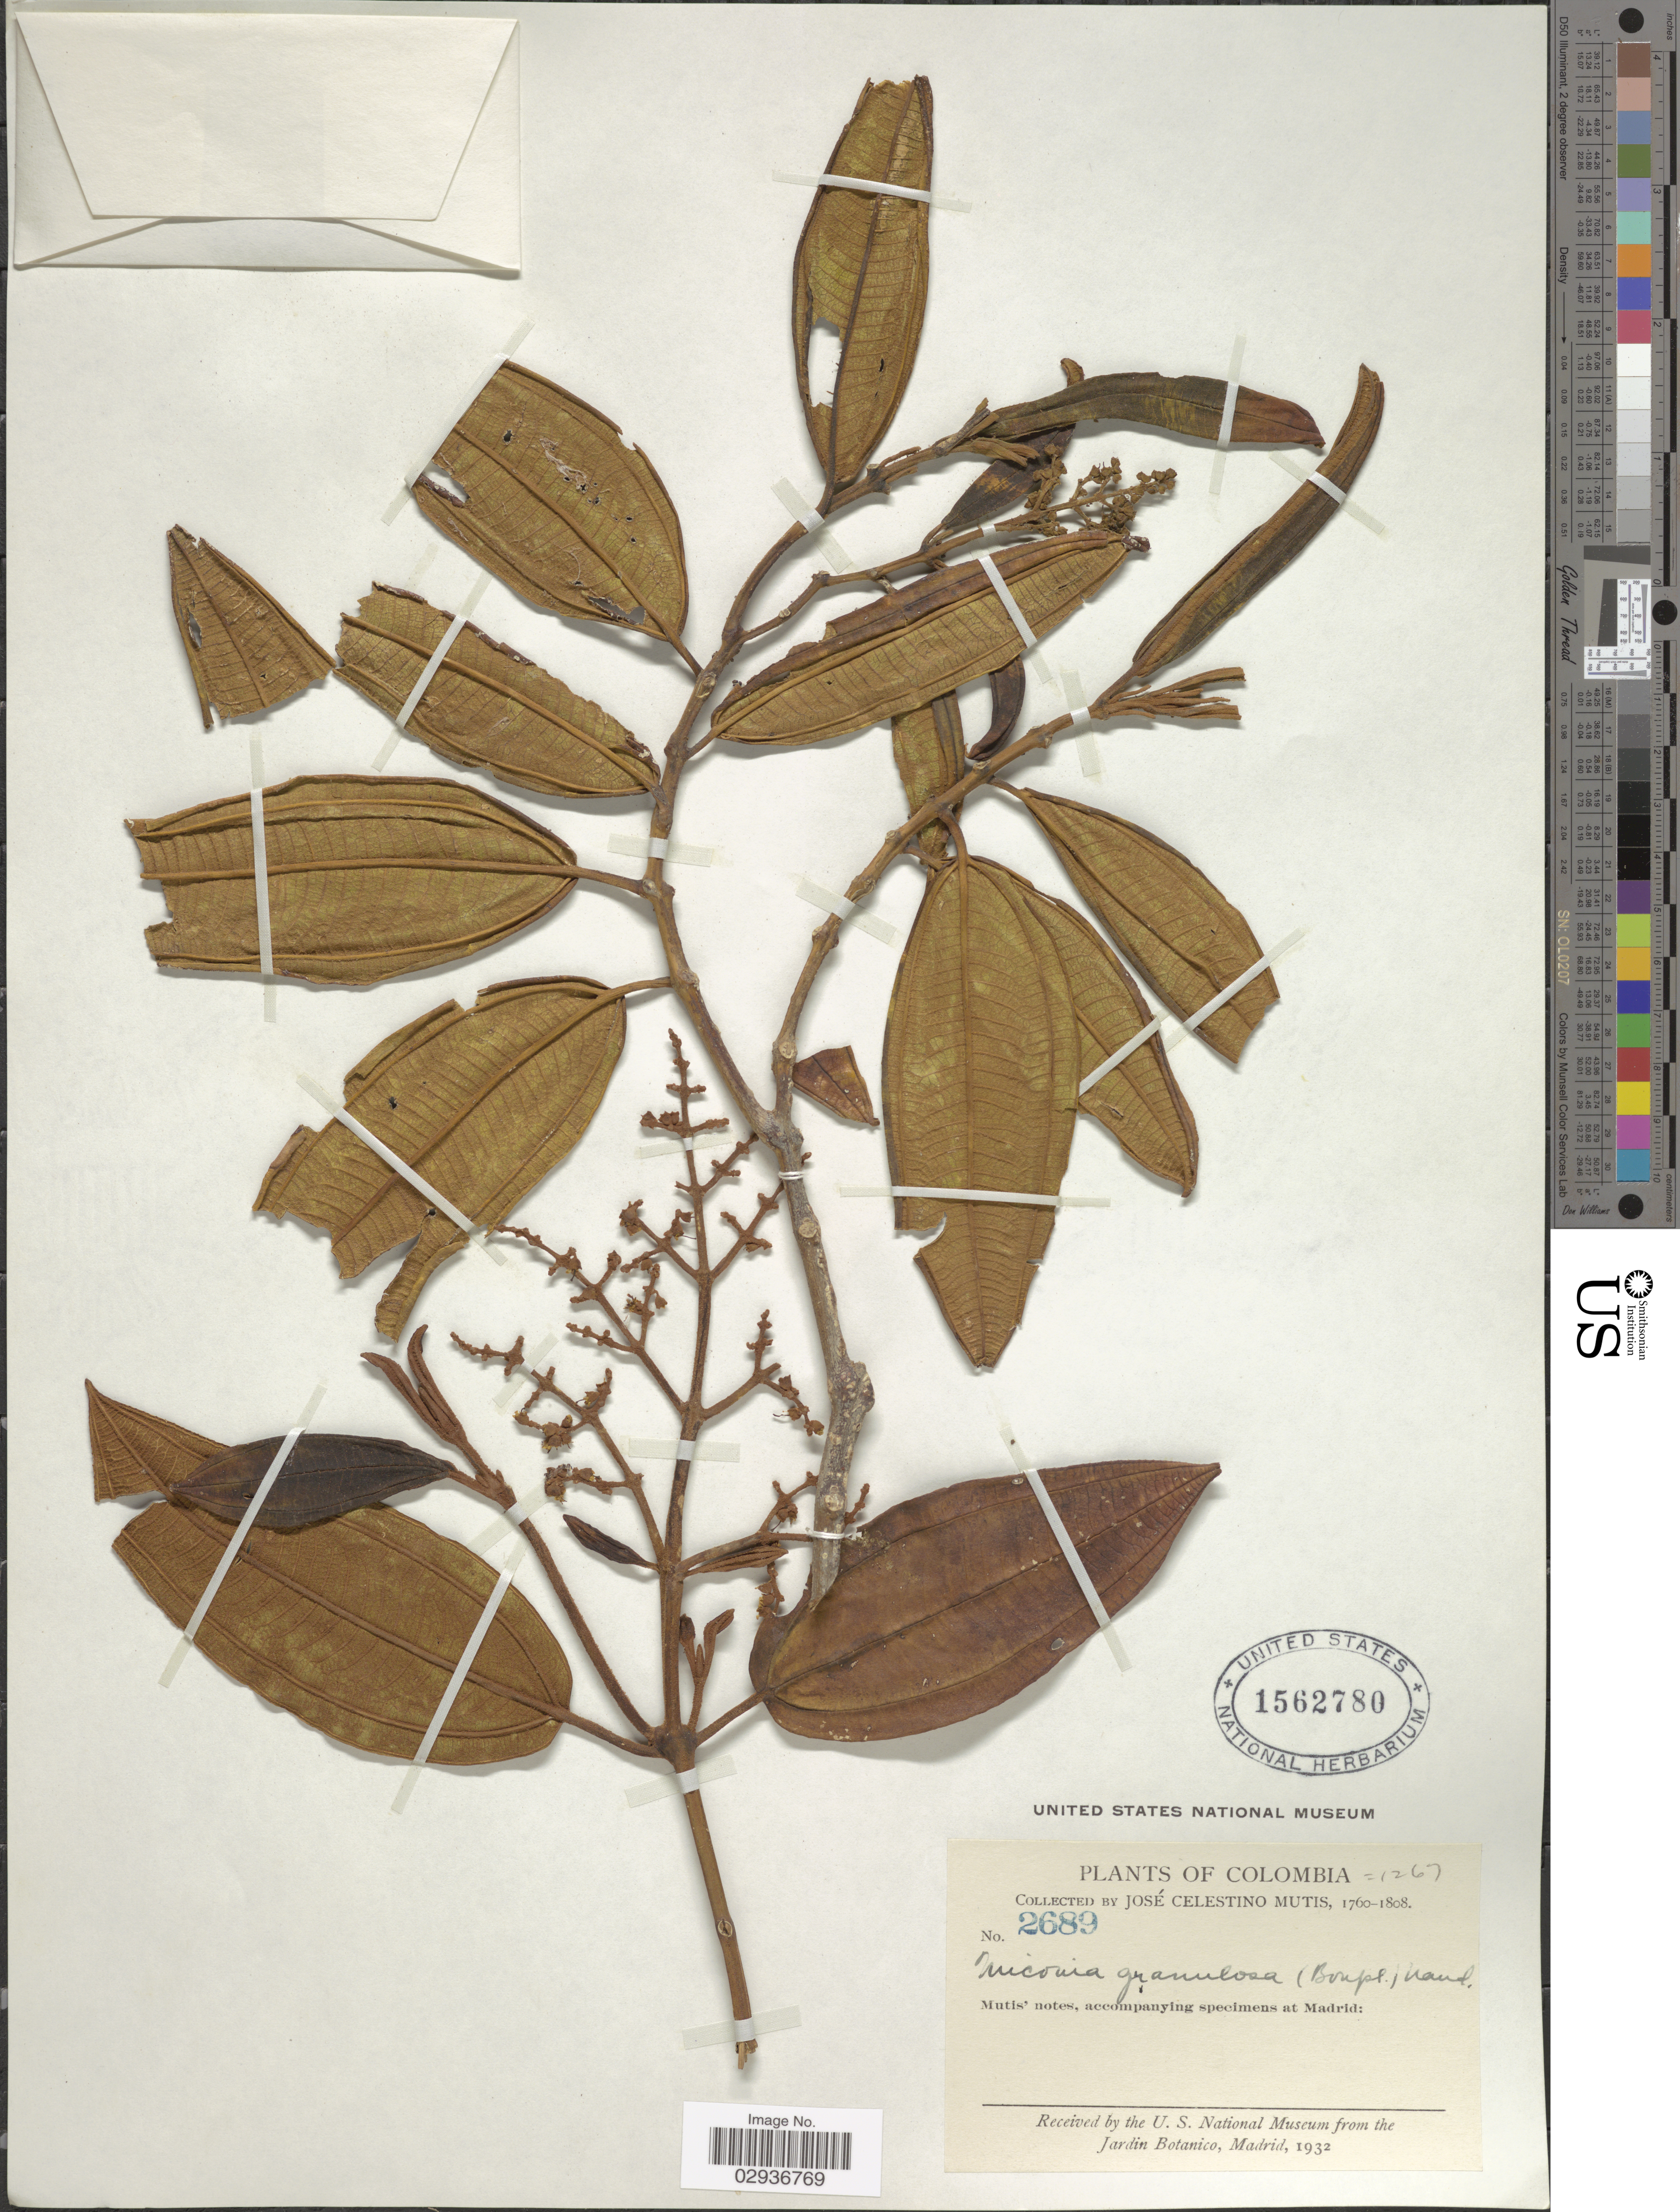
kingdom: Plantae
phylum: Tracheophyta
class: Magnoliopsida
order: Myrtales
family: Melastomataceae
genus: Miconia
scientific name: Miconia biappendiculata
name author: (Naudin) L. Uribe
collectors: J. C. B. Mutis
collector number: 2689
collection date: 1760/1808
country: Colombia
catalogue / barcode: US 1562780